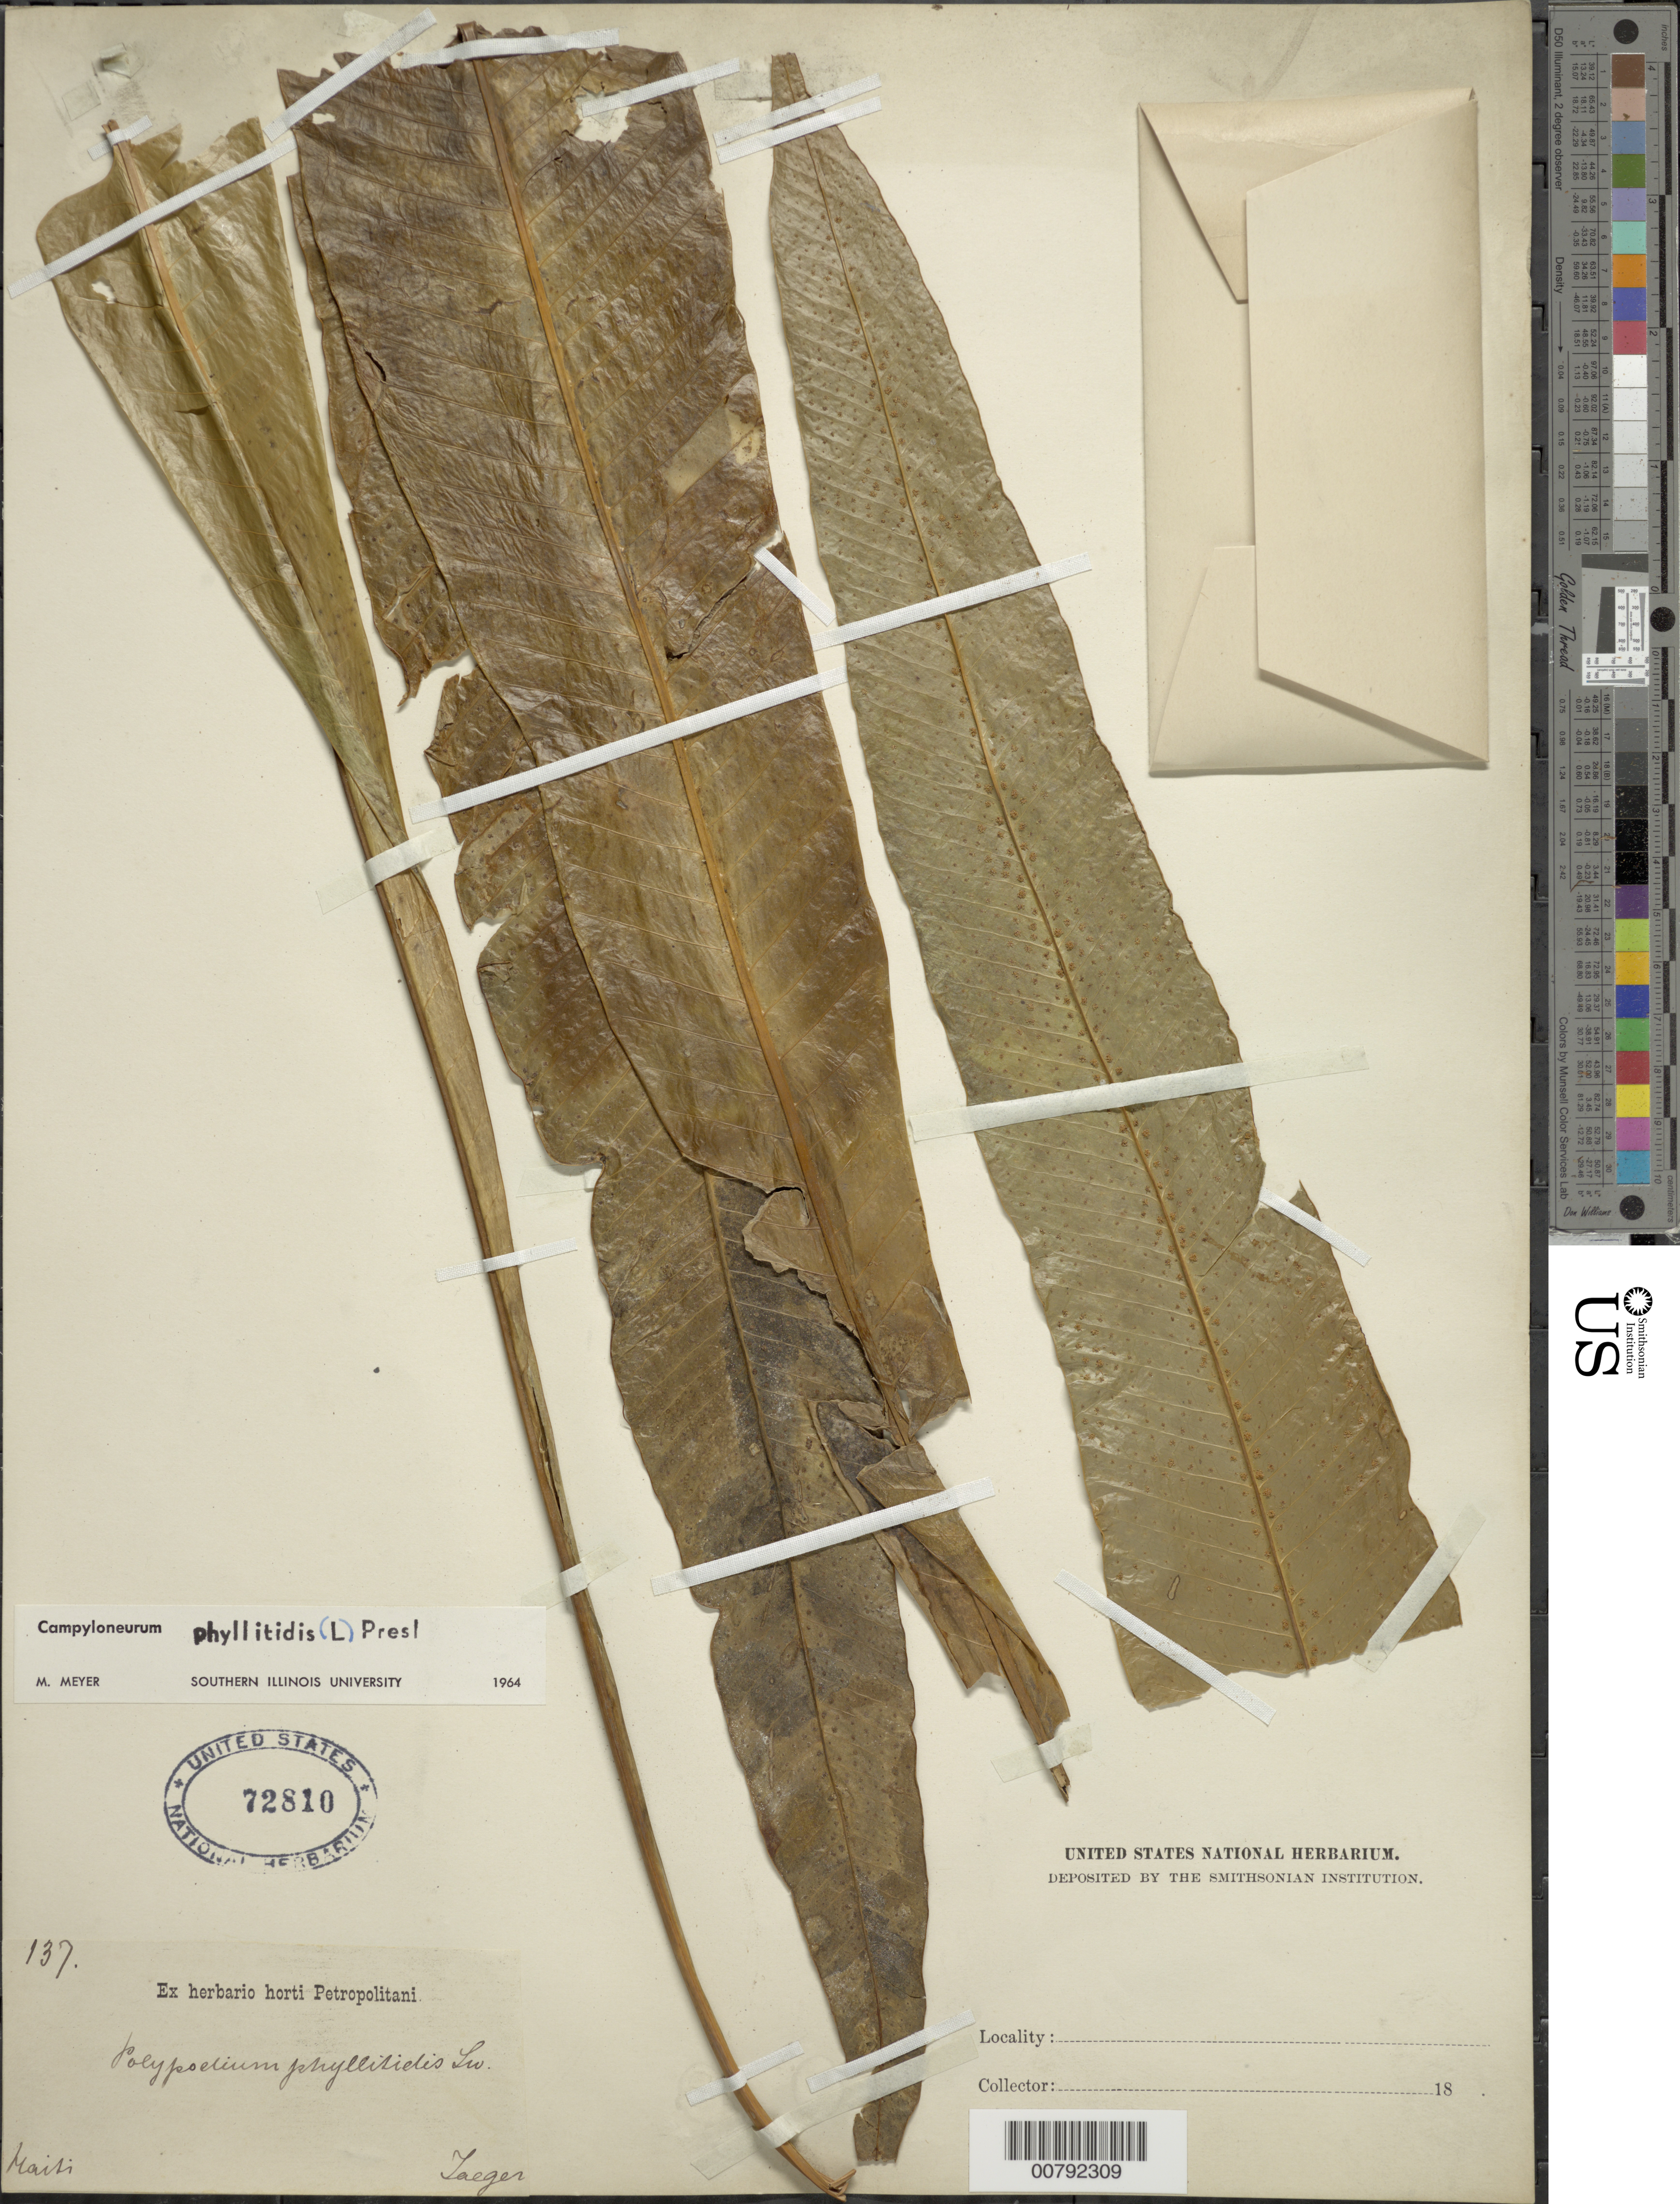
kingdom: Plantae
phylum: Tracheophyta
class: Polypodiopsida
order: Polypodiales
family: Polypodiaceae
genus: Campyloneurum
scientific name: Campyloneurum phyllitidis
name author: (L.) C. Presl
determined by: Meyer, M.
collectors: -. Jaeger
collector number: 137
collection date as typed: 18--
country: Haiti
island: Hispaniola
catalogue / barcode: US 72810